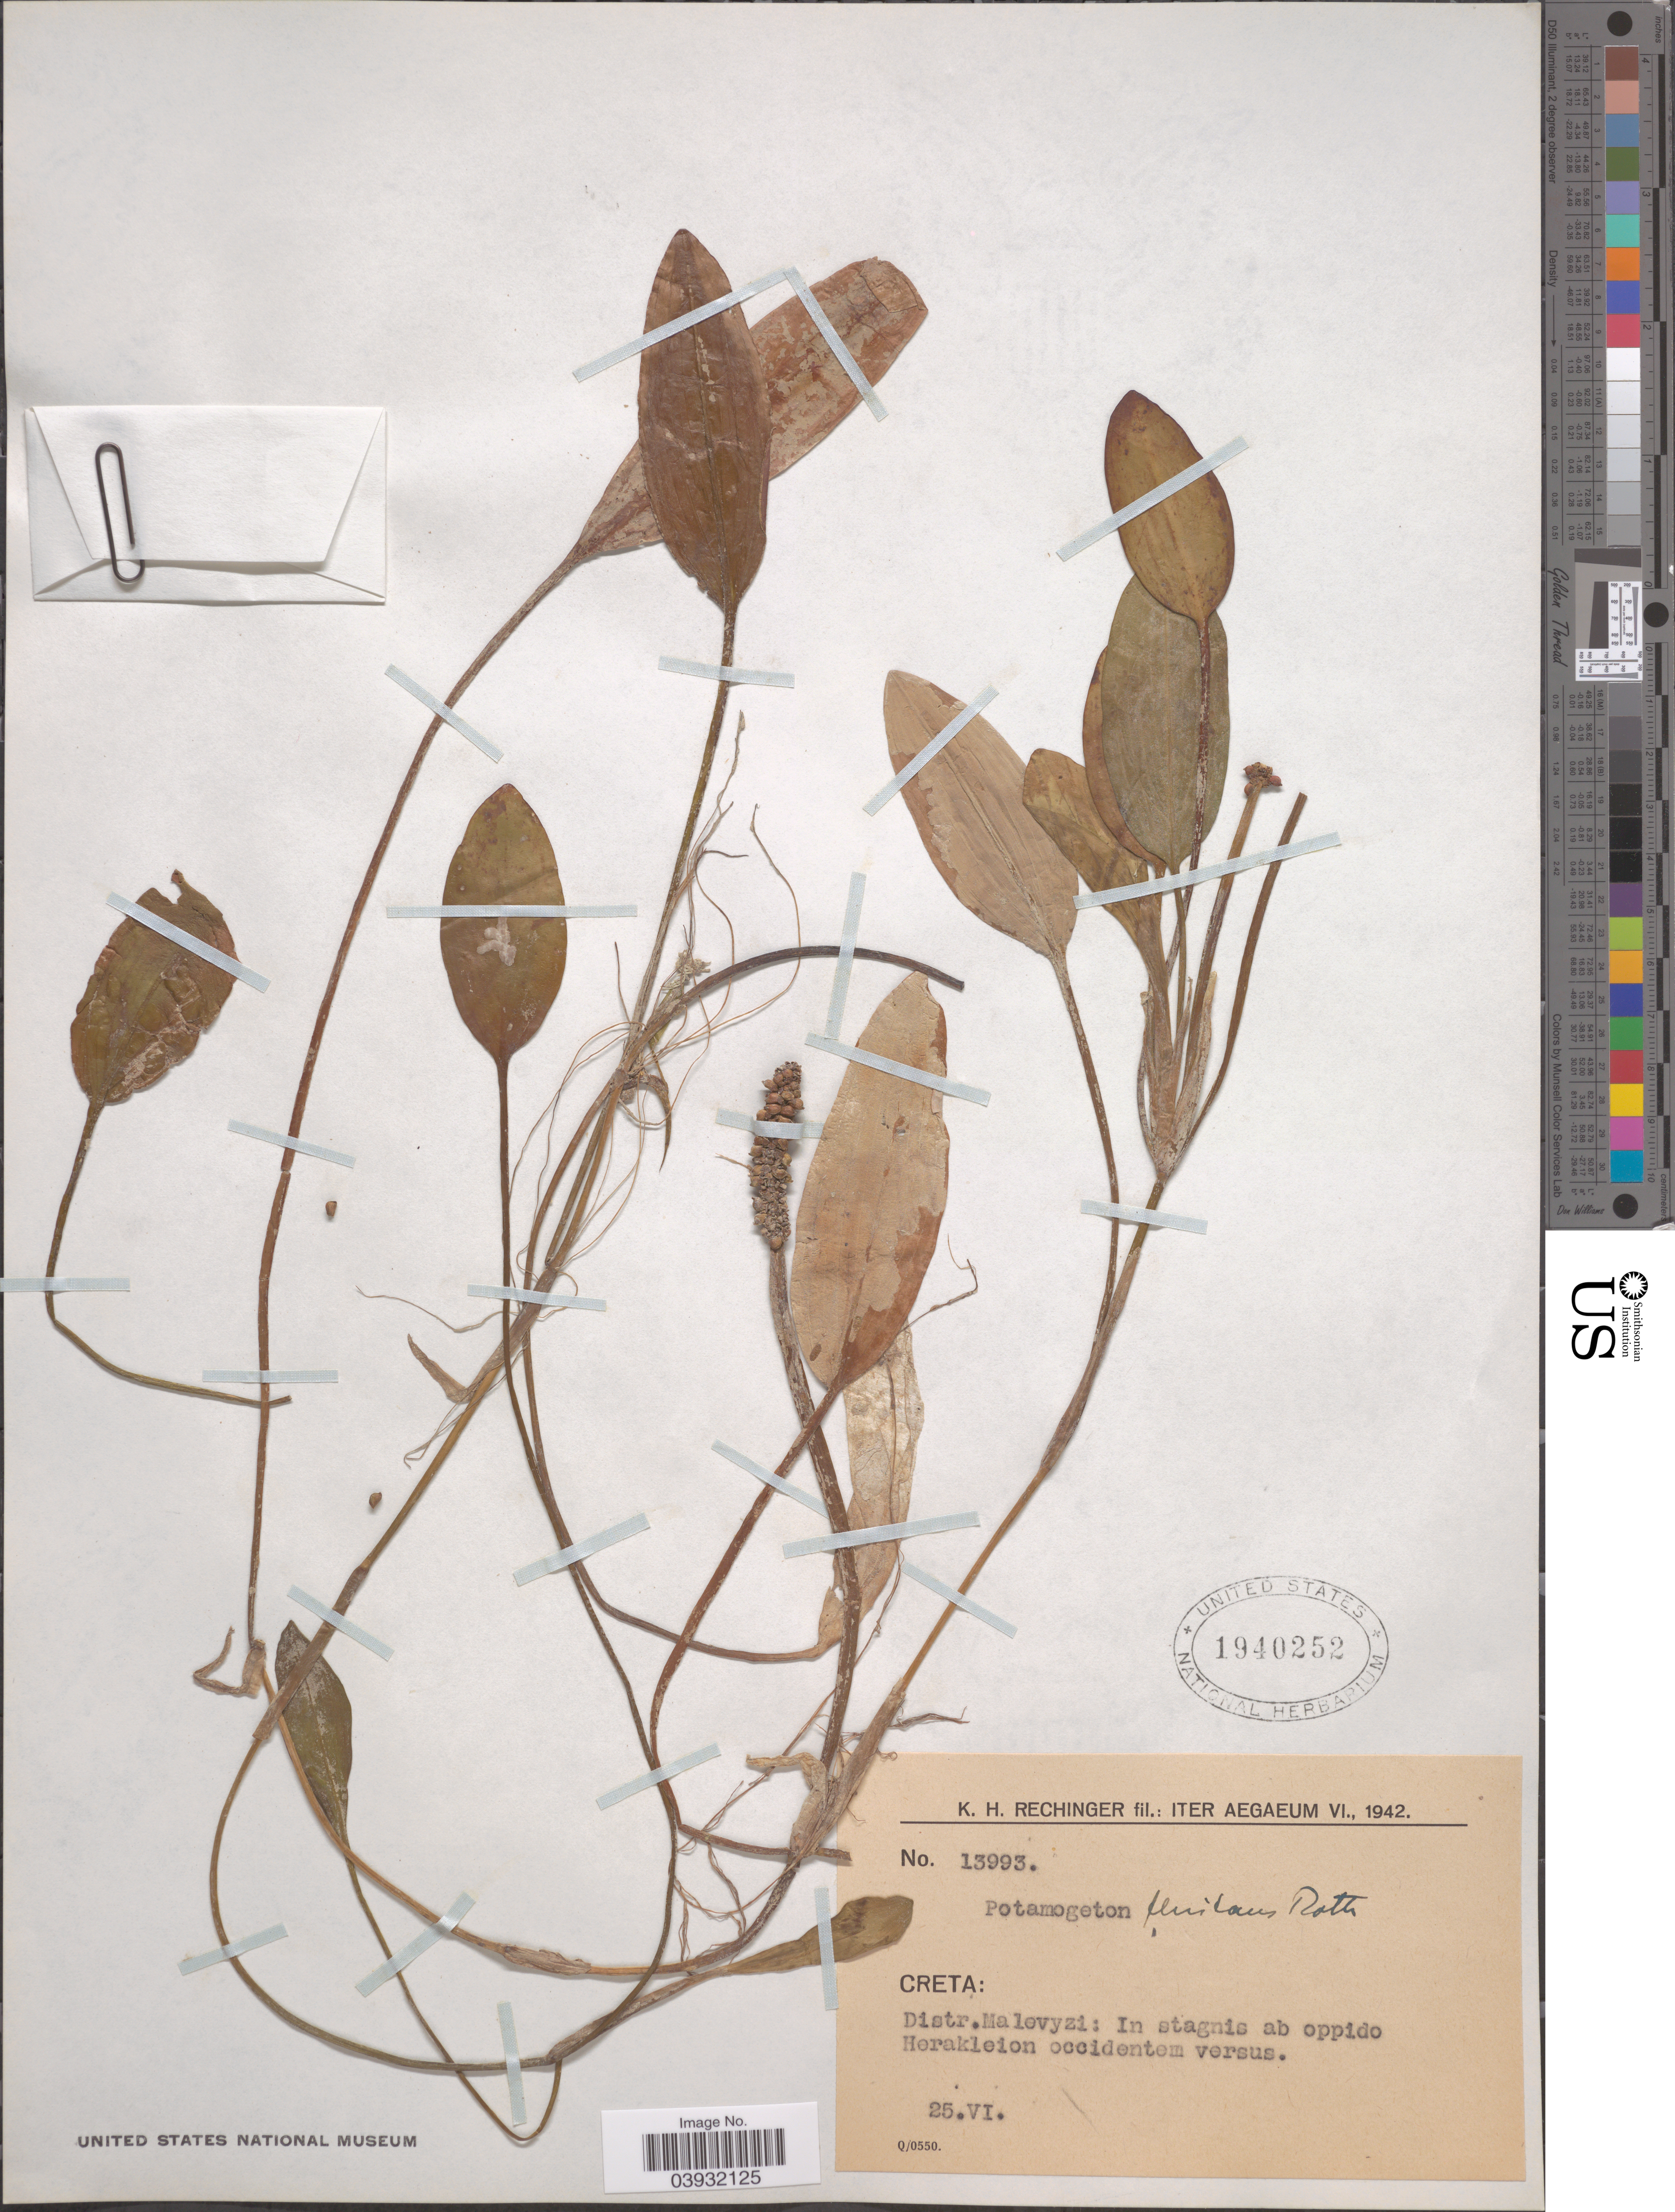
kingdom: Plantae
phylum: Tracheophyta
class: Liliopsida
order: Alismatales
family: Potamogetonaceae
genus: Potamogeton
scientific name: Potamogeton fluitans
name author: Roth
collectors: K. H. Rechinger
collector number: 13993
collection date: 1942-06-25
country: Greece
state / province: Crete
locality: Aegaeum. Creta: Distr. Malevyzi: In stagnis ab oppido Herakleion occidentem versus.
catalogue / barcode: US 1940252